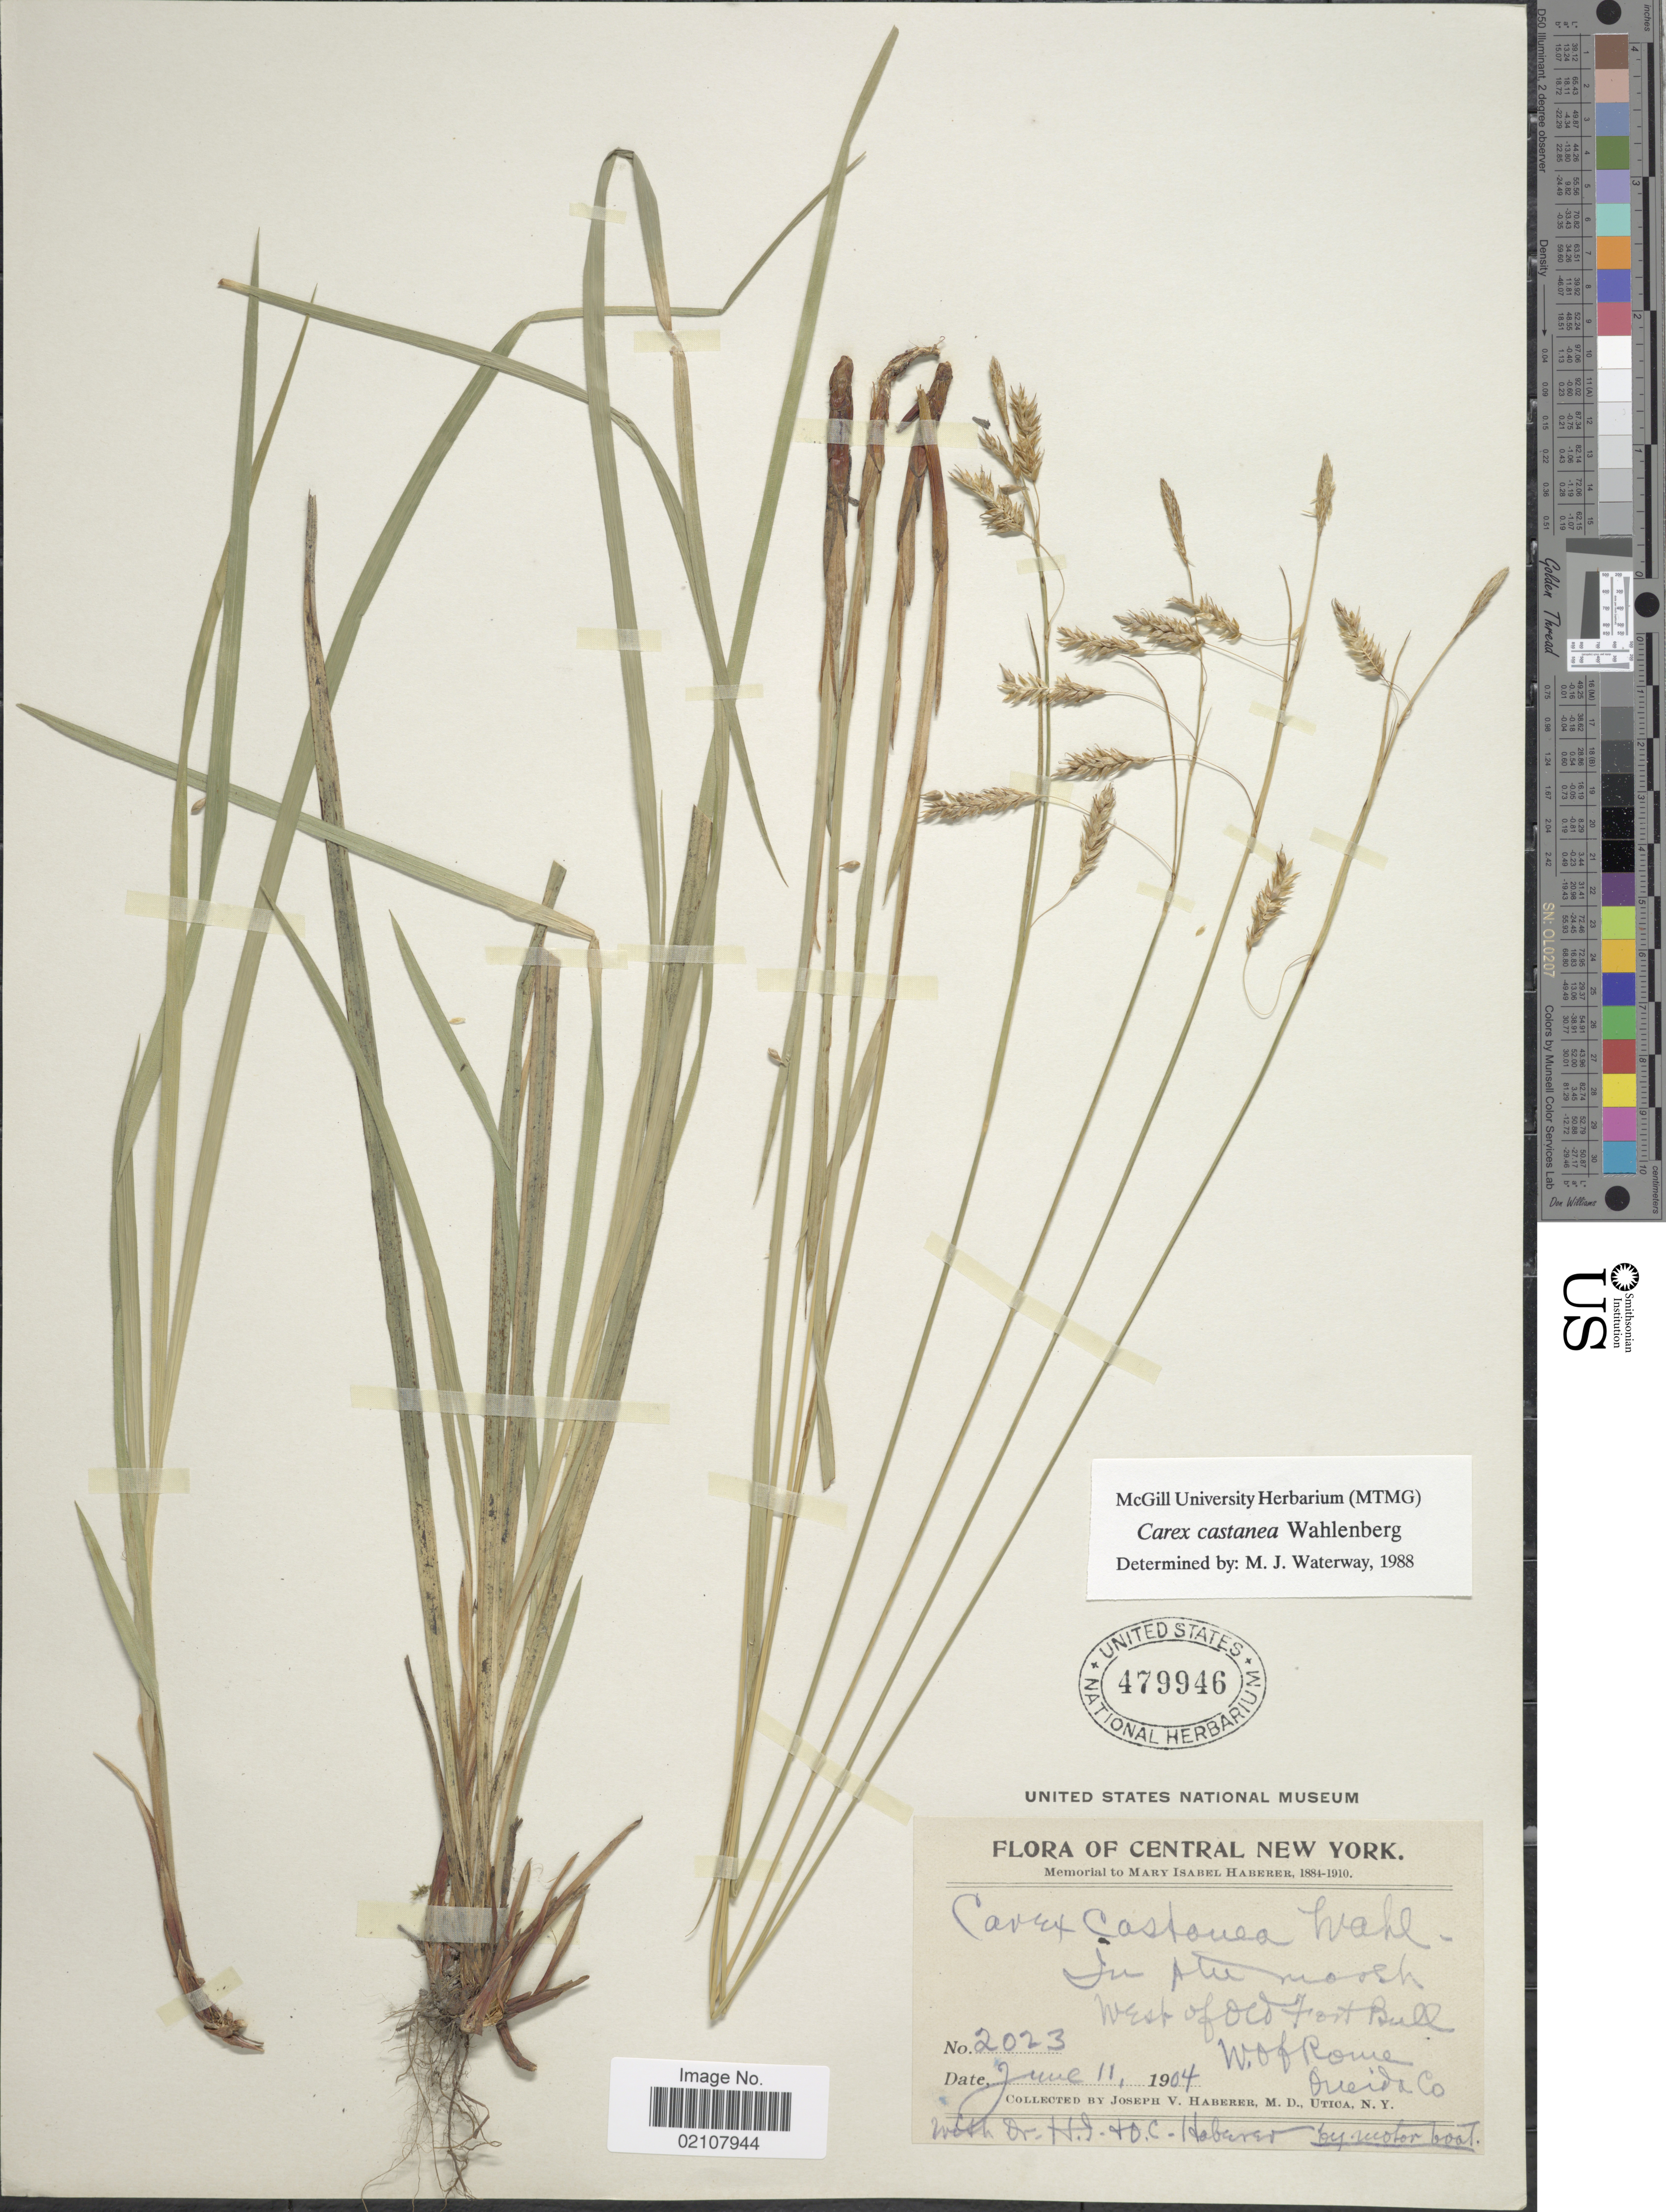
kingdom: Plantae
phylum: Tracheophyta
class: Liliopsida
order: Poales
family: Cyperaceae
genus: Carex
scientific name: Carex castanea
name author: Wahlenb.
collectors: J. V. Haberer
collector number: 2023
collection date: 1904-06-11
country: United States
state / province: New York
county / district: Oneida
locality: Central New York, In the marsh West of Old Fort Bull, W. of Rome, Oneida Co.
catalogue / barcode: US 479946